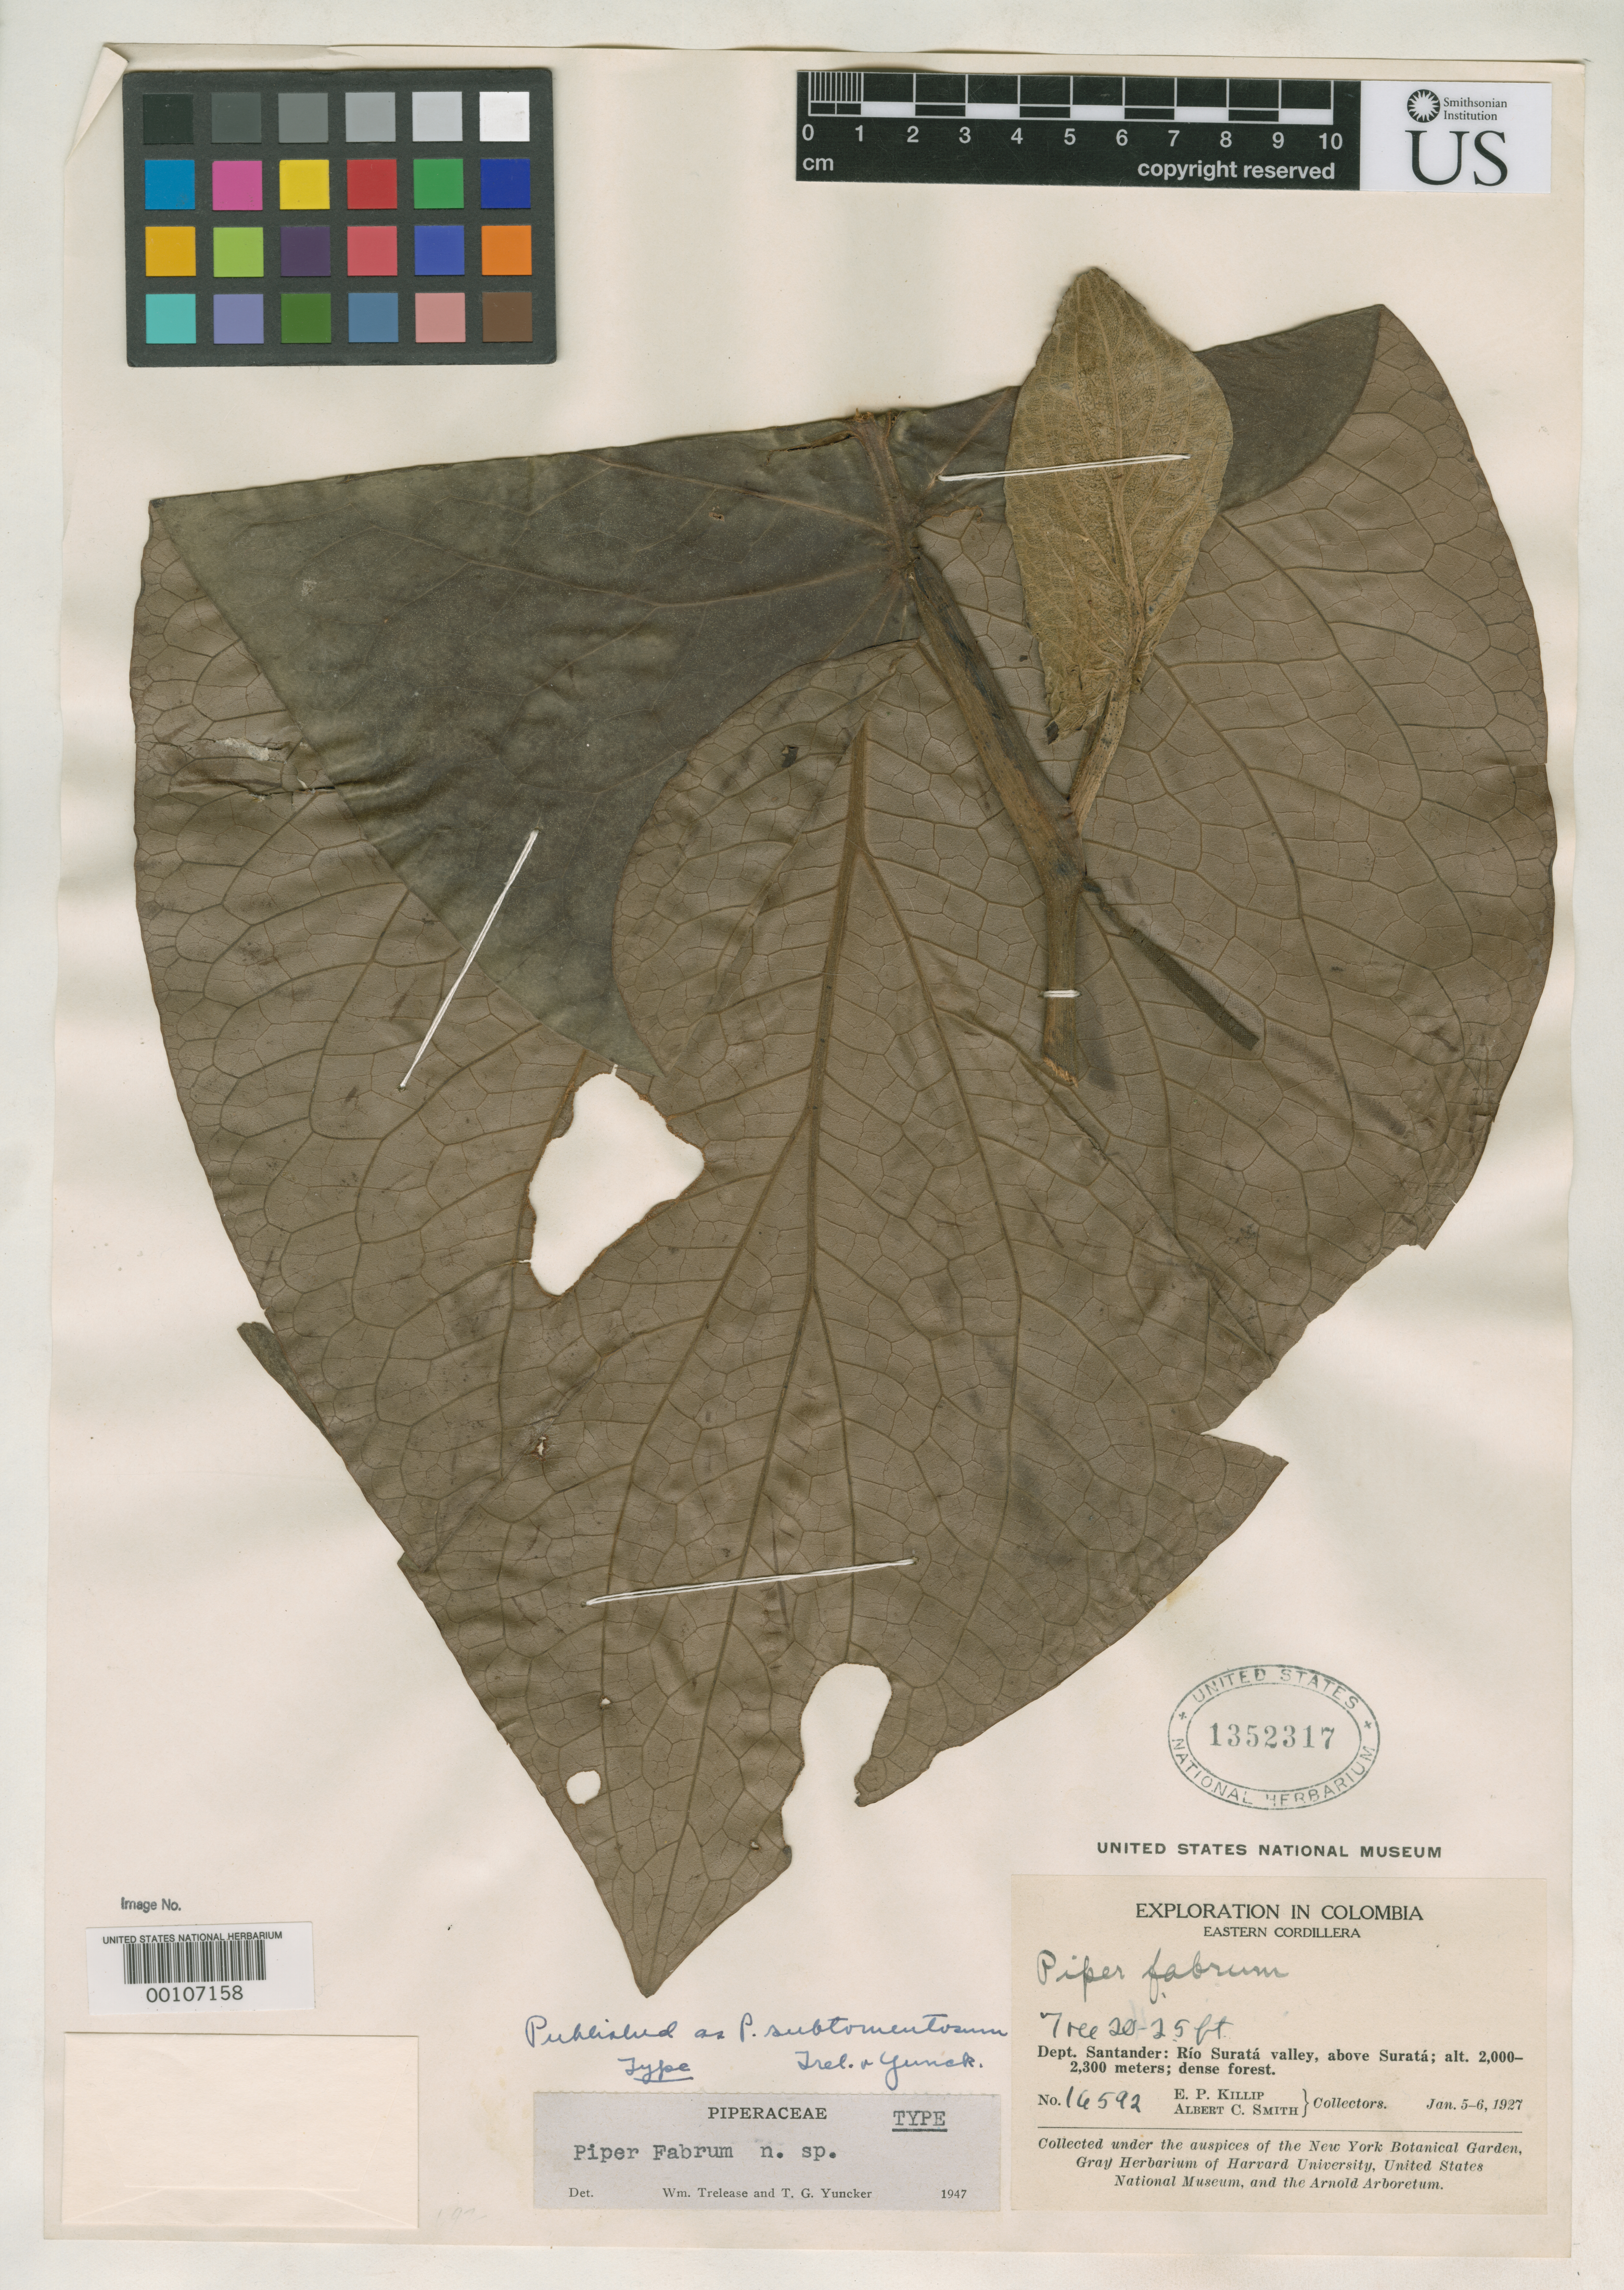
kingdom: Plantae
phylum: Tracheophyta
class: Magnoliopsida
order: Piperales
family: Piperaceae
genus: Piper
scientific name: Piper subtomentosum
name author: Trel. & Yunck.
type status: Holotype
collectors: E. P. Killip & A. C. Smith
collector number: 16592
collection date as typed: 05 Jan 1927 to 06 Jan 1927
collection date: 1927-01-05/1927-01-06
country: Colombia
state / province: Santander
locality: Near Surata.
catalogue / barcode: US 1352317